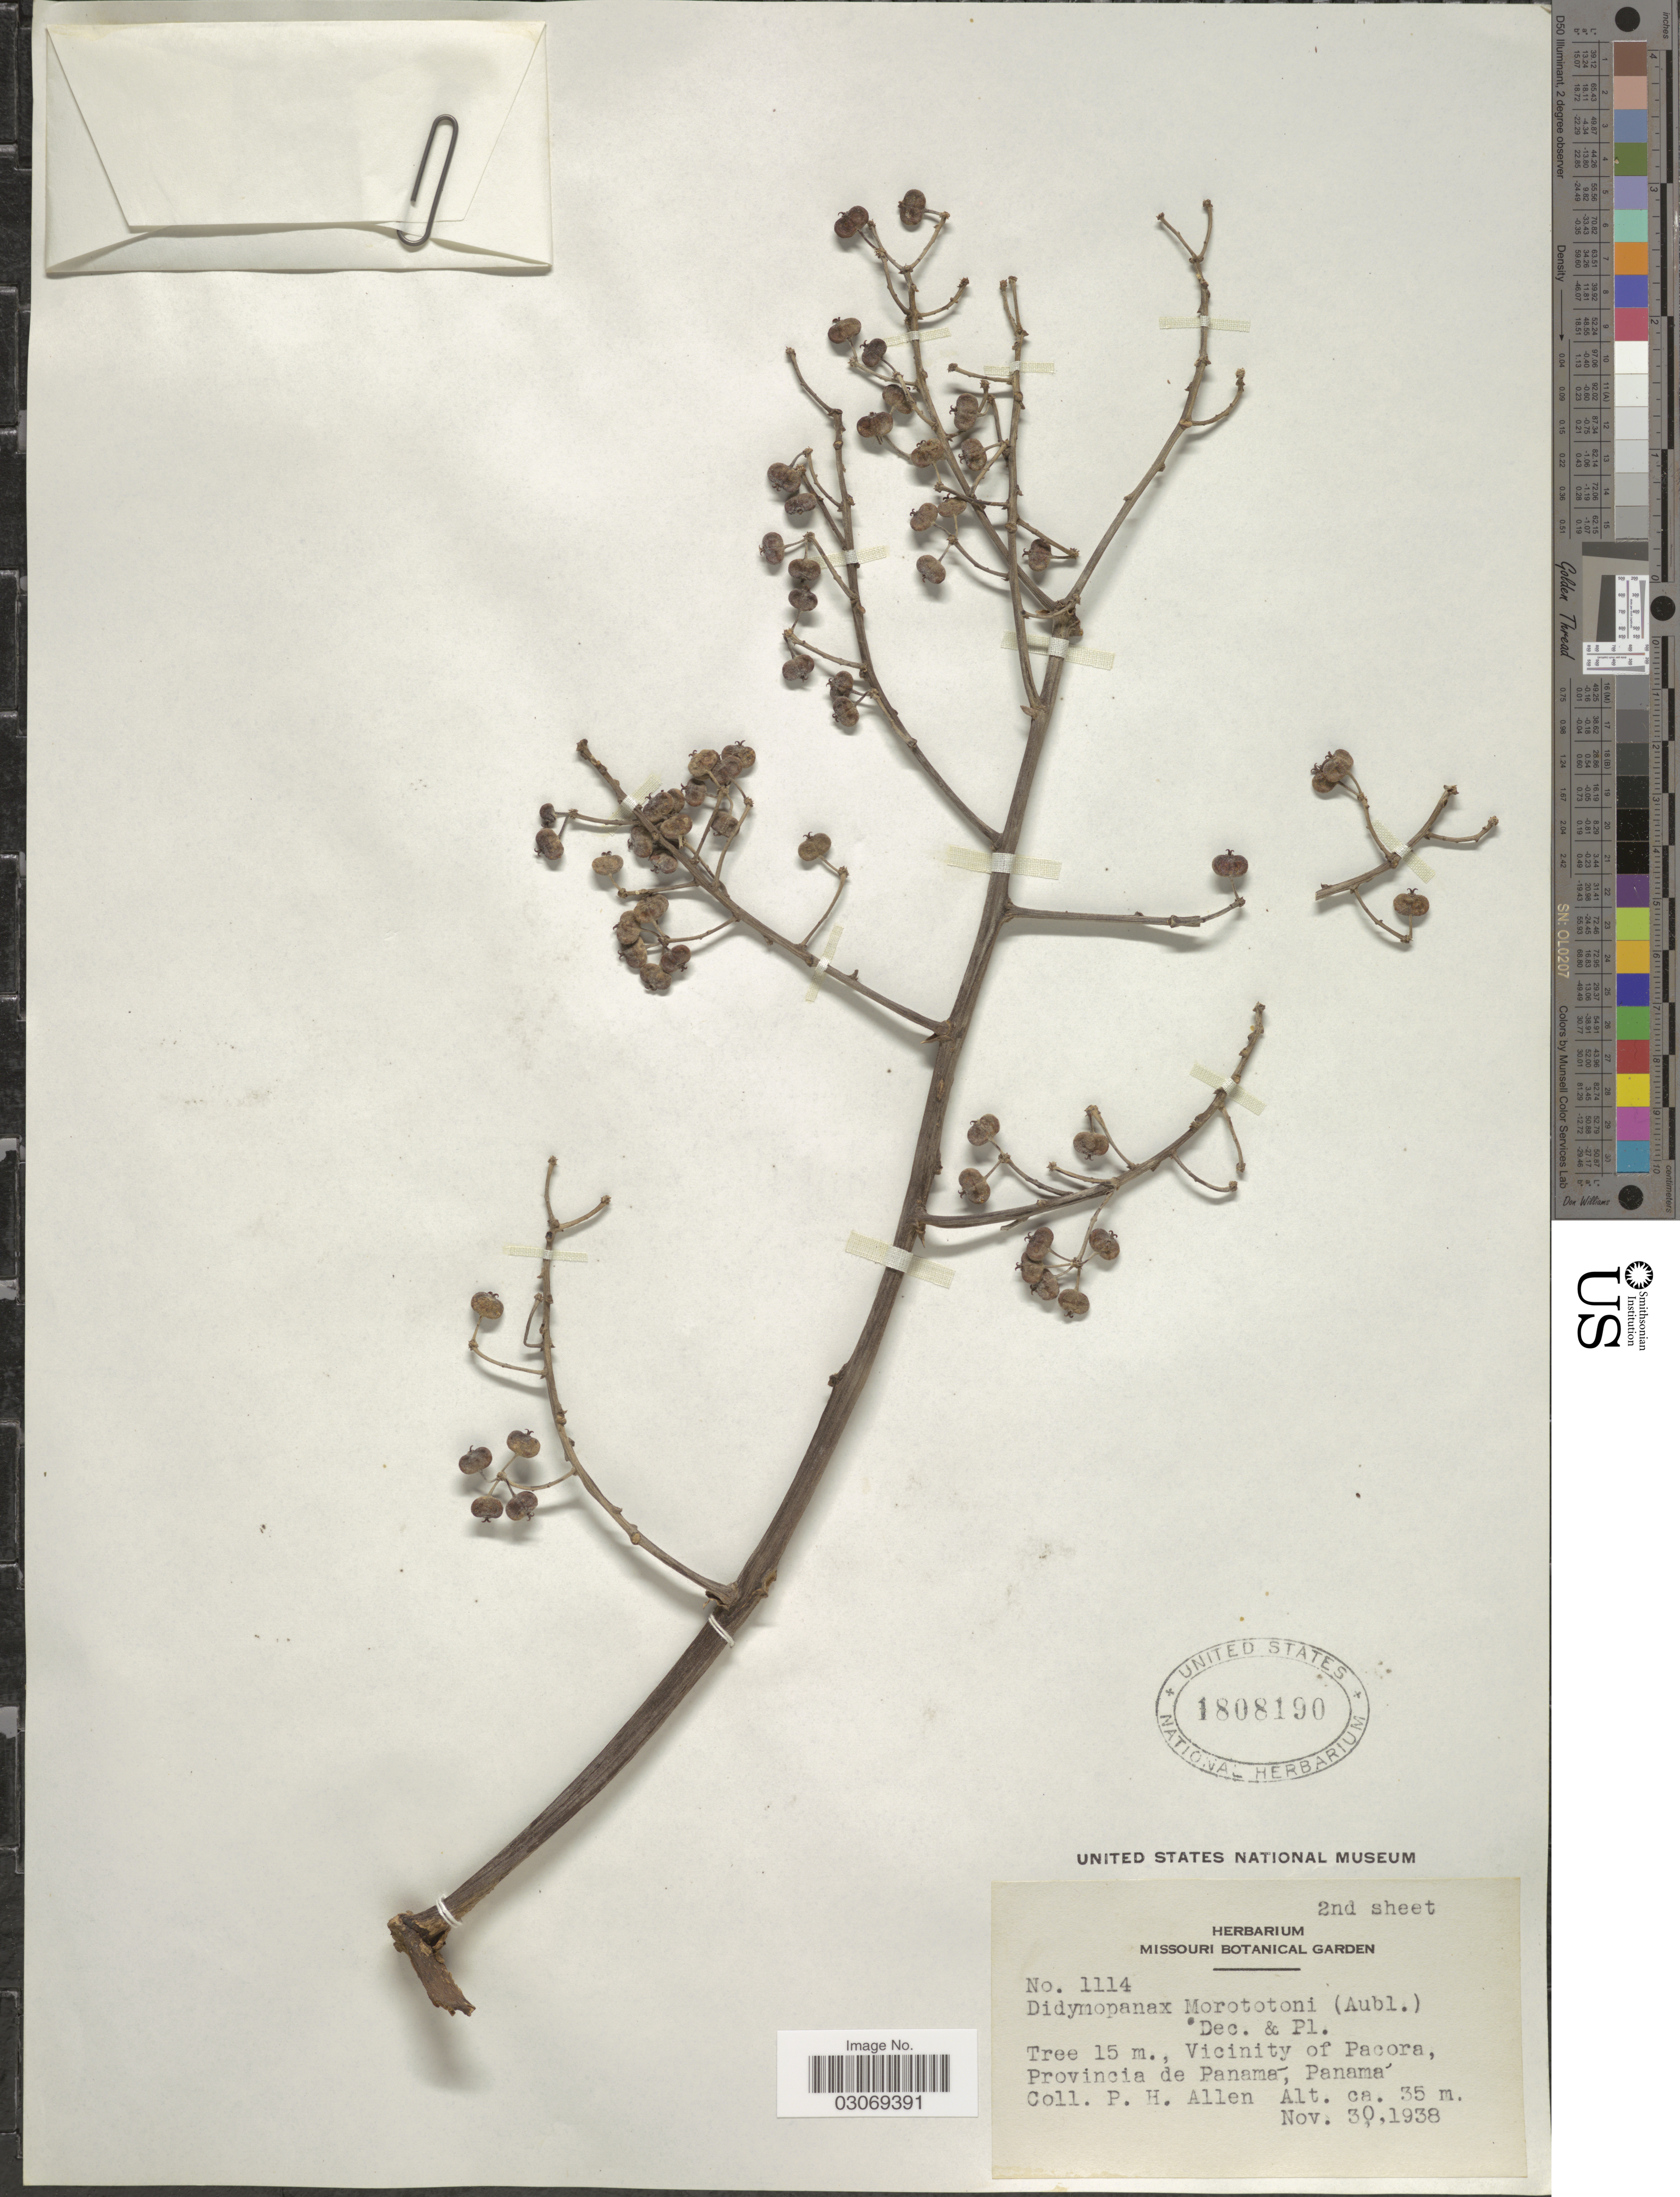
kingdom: Plantae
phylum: Tracheophyta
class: Magnoliopsida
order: Apiales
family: Araliaceae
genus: Schefflera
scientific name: Schefflera morototoni (Aubl.) Maguire, Steyerm. & Frodin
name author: (Aubl.) Maguire et al.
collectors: P. H. Allen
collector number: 1114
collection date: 1938-11-30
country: Panama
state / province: Panamá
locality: Vicinity of Pacora. Provincia de Panamá.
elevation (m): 35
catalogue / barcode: US 1808190